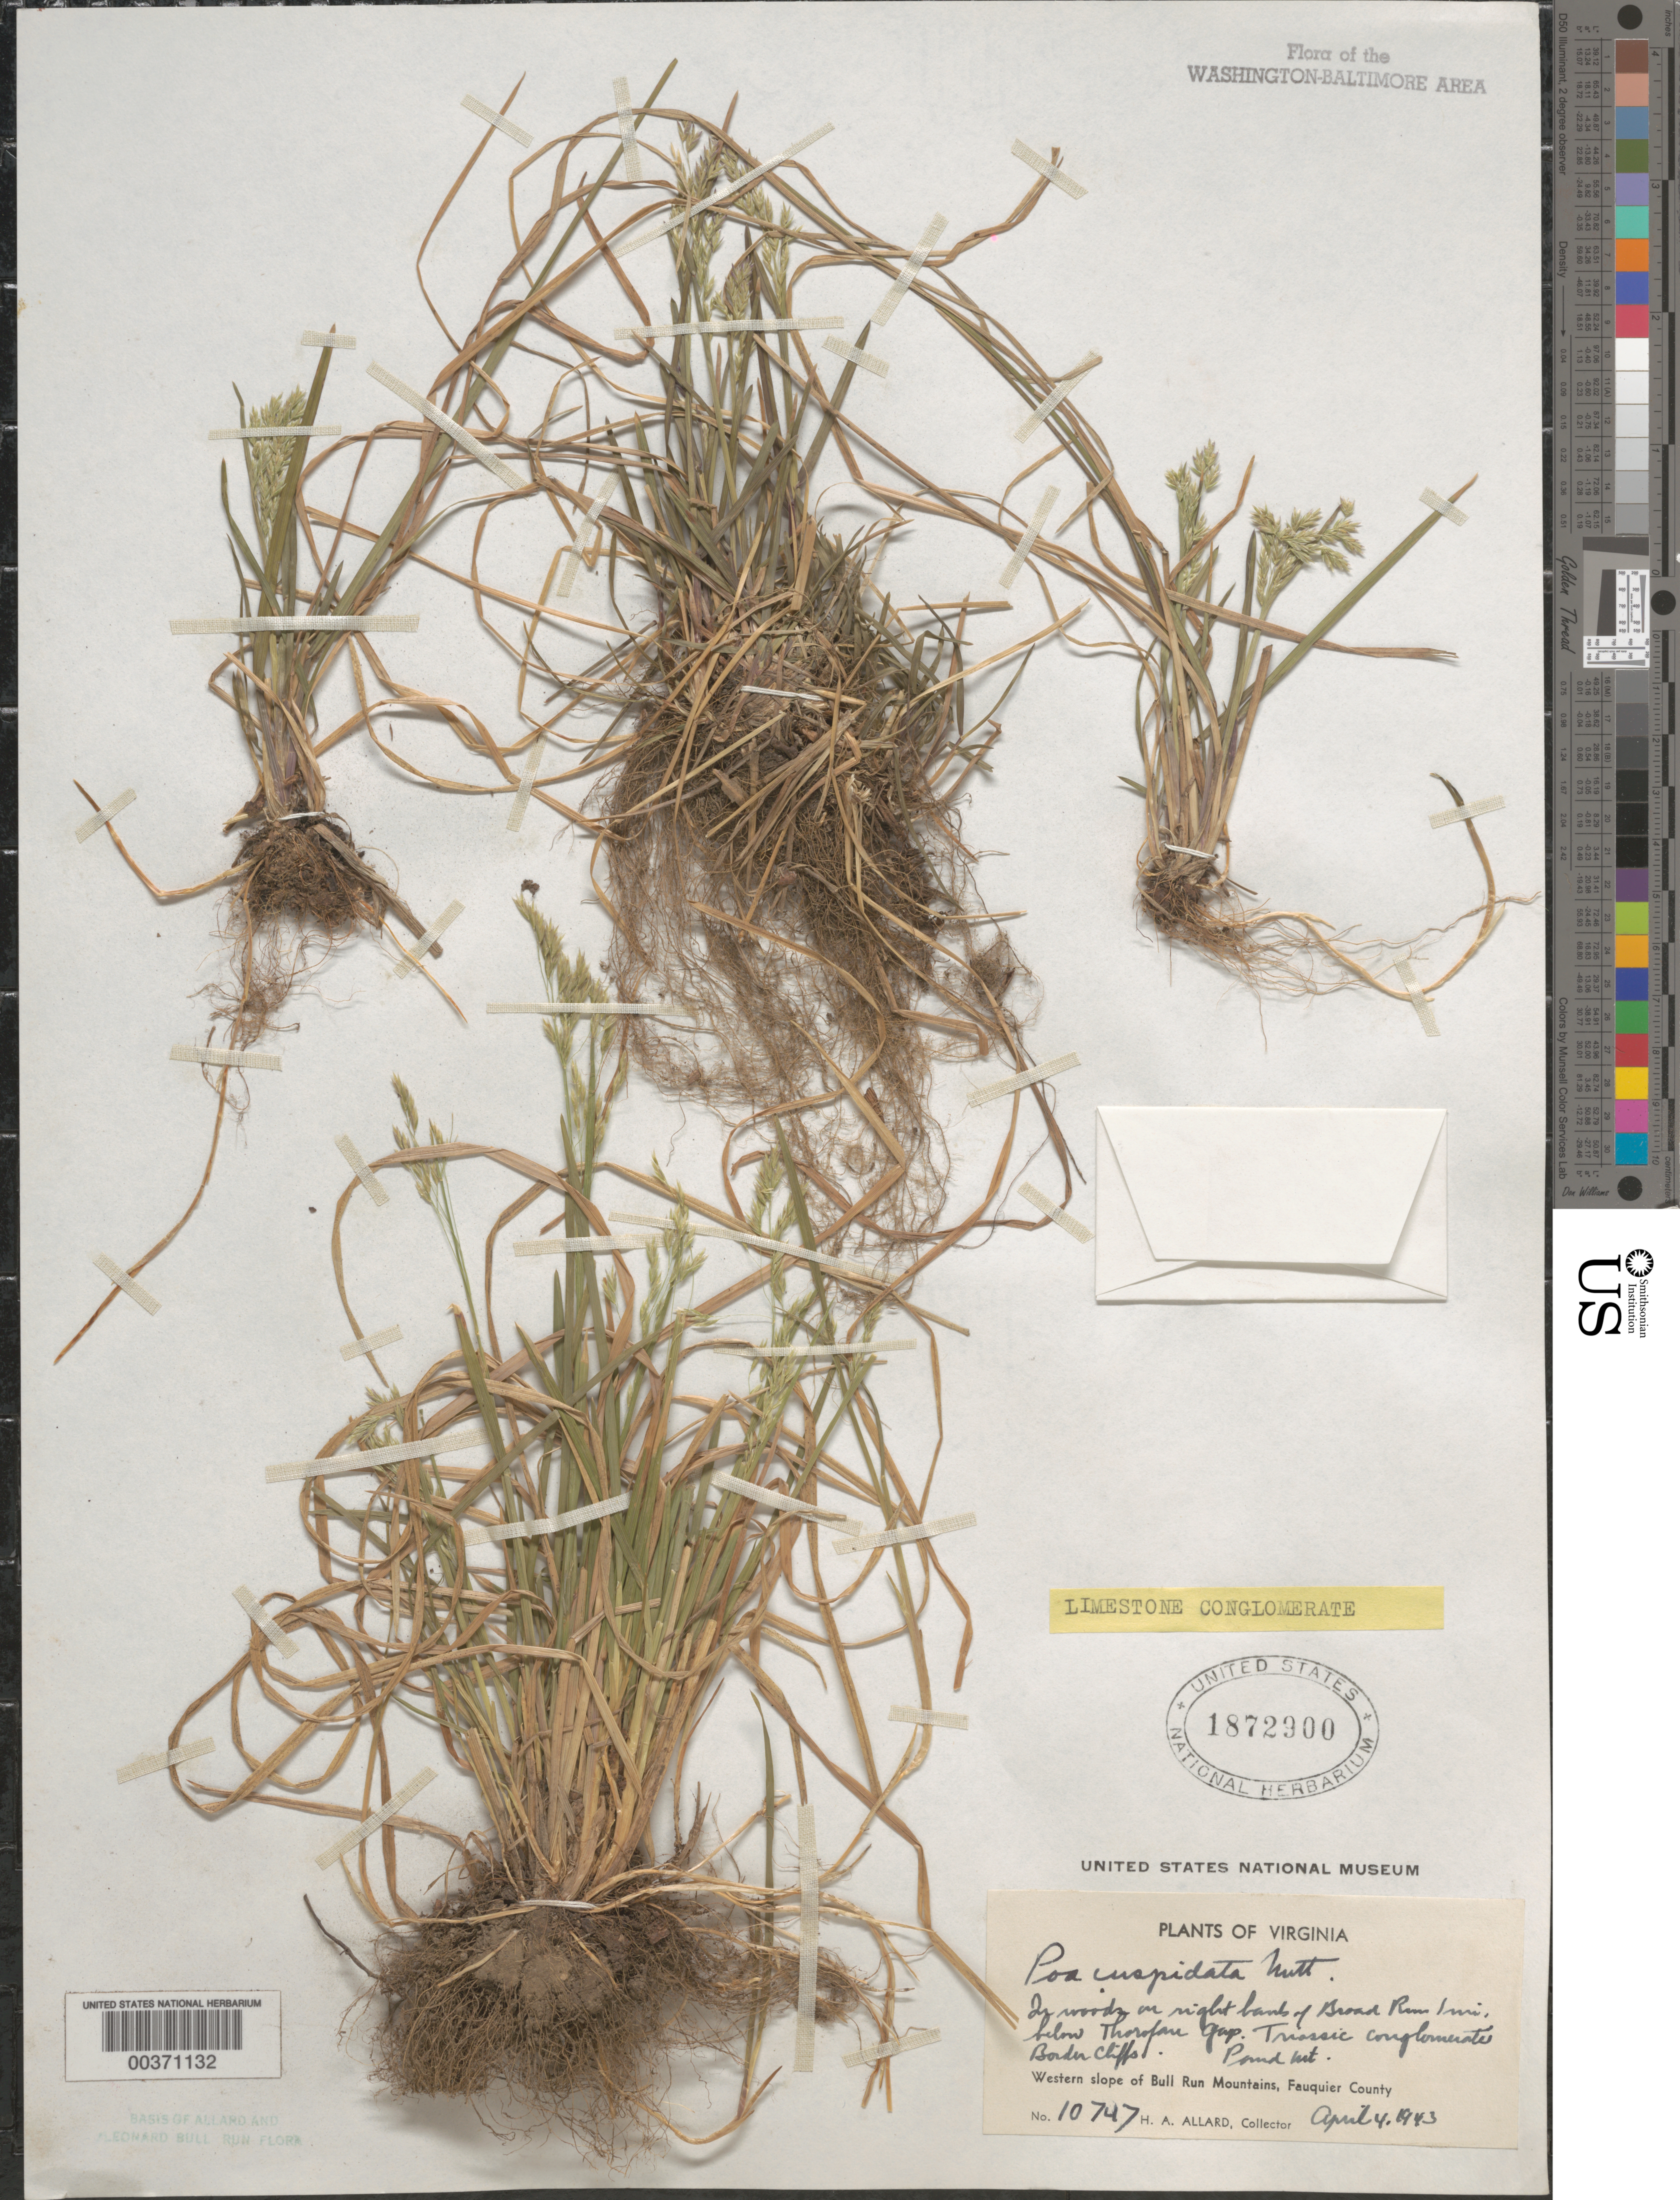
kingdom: Plantae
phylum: Tracheophyta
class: Liliopsida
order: Poales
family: Poaceae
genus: Poa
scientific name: Poa cuspidata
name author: Nutt.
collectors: H. A. Allard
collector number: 10747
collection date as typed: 04 Apr 1943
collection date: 1943-04-04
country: United States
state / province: Virginia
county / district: Fauquier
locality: Broad Run below Thorofare Gap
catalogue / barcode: US 1872900